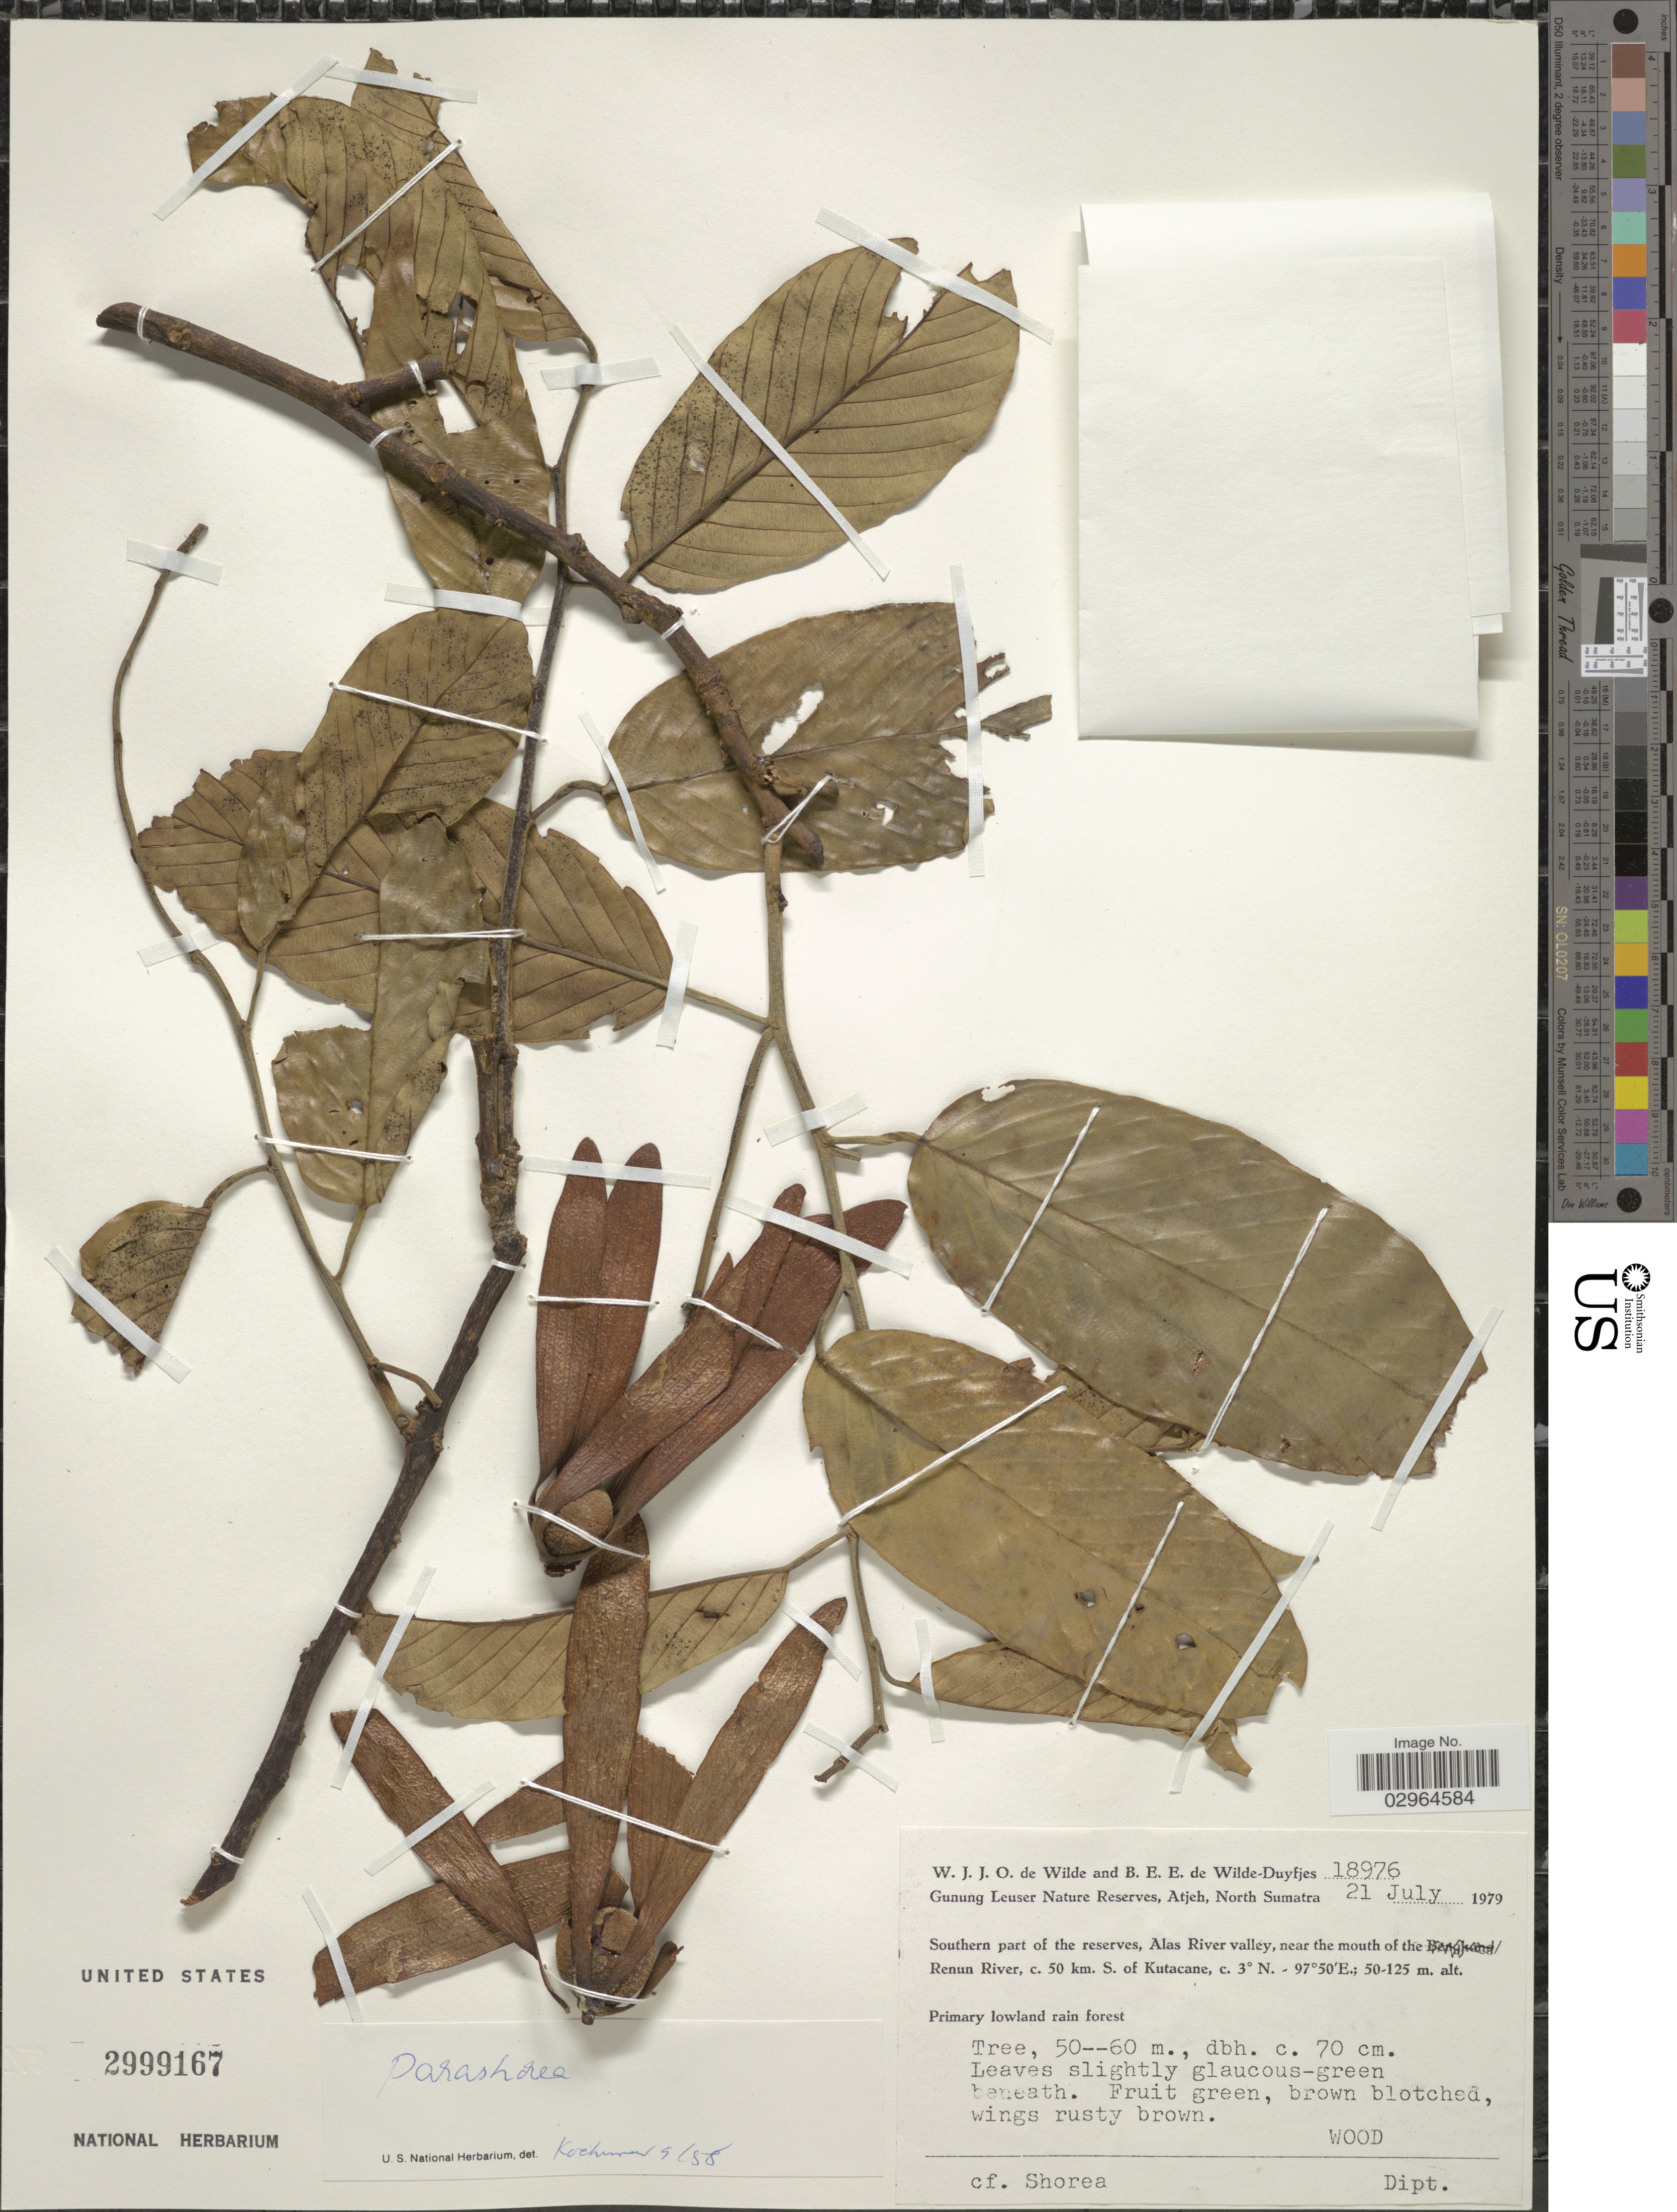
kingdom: Plantae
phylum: Tracheophyta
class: Magnoliopsida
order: Malvales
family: Dipterocarpaceae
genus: Parashorea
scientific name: Parashorea lucida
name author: (Miq.) Kurz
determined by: Ashton, P. S.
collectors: W. J. de Wilde & B. E. de Wilde-Duyfjes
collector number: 18976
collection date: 1979-07-21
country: Indonesia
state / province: Sumatra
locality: Gunung Leuser Nature Reserves, Atjeh, North Sumatra. Southern part of the reserves, Alas River valley, near the mouth of the Renun River, c. 50 km. S. of Kutacane.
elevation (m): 50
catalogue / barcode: US 2999167